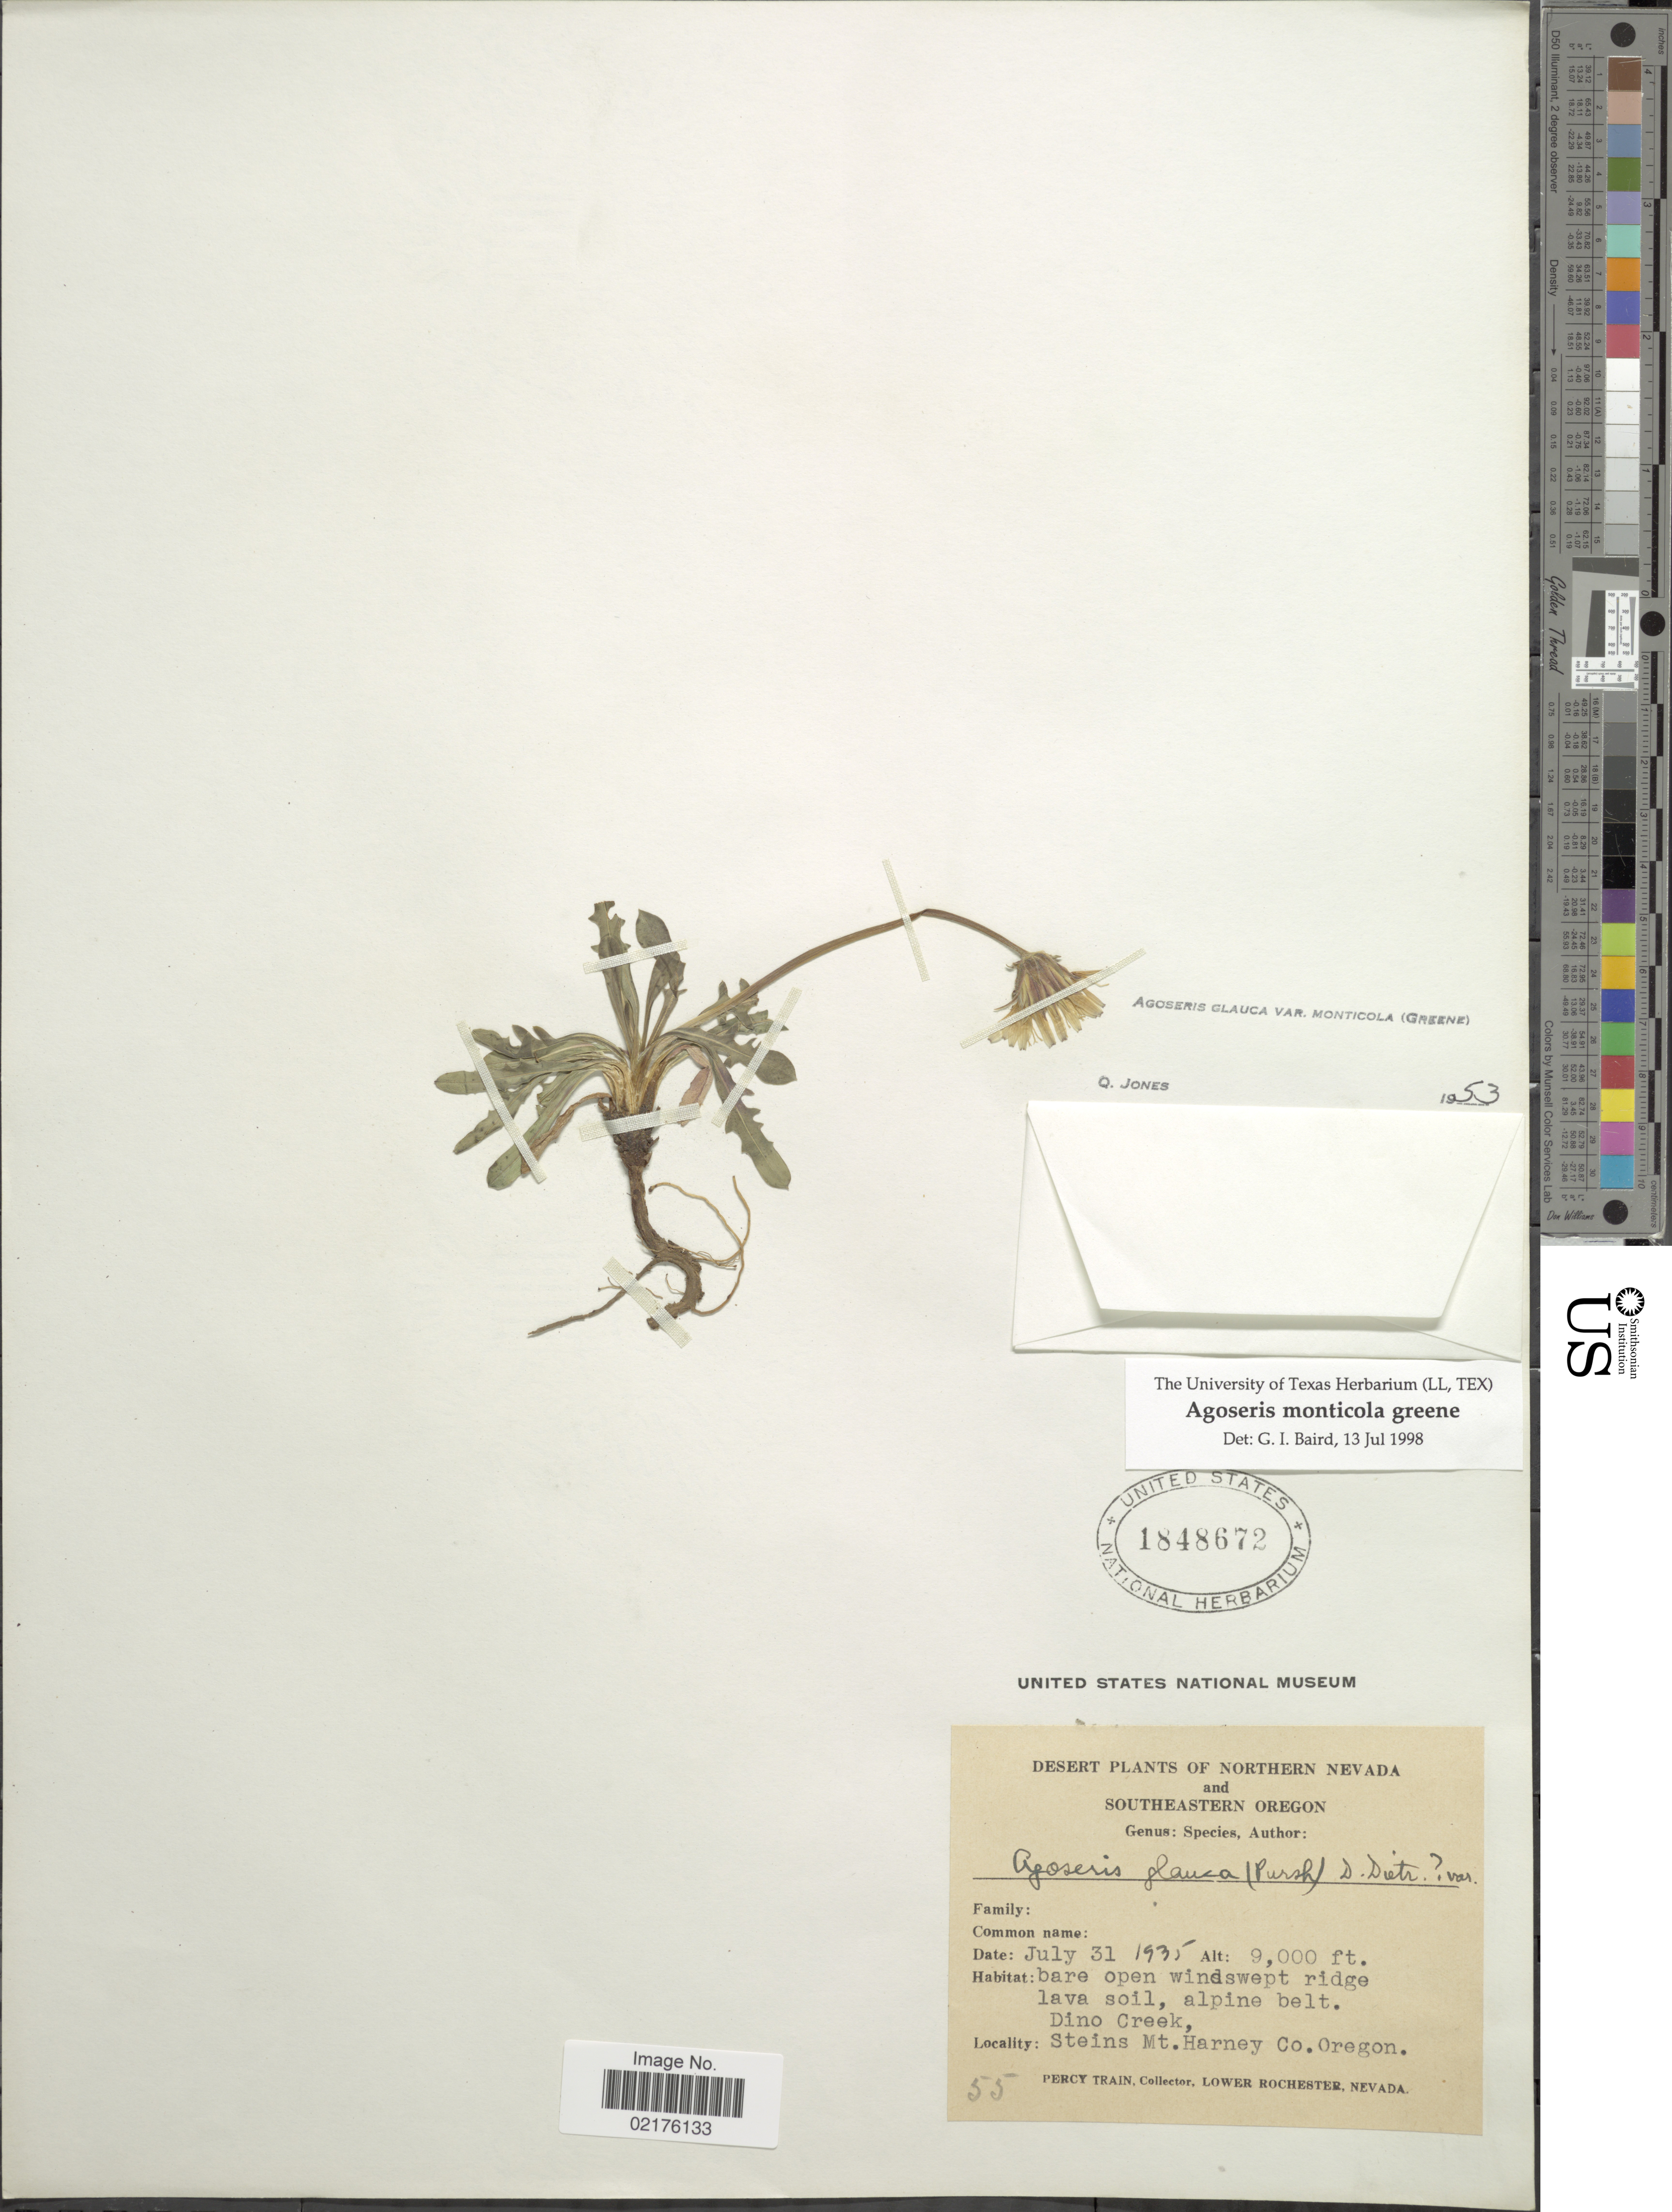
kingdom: Plantae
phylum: Tracheophyta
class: Magnoliopsida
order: Asterales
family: Asteraceae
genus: Agoseris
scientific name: Agoseris monticola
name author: Greene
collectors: P. Train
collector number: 55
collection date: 1935-07-31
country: United States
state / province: Oregon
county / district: Harney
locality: Southeastern Oregon, Dino Creek, Steins Mt. Harney Co. Oregon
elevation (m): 2743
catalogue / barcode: US 1848672